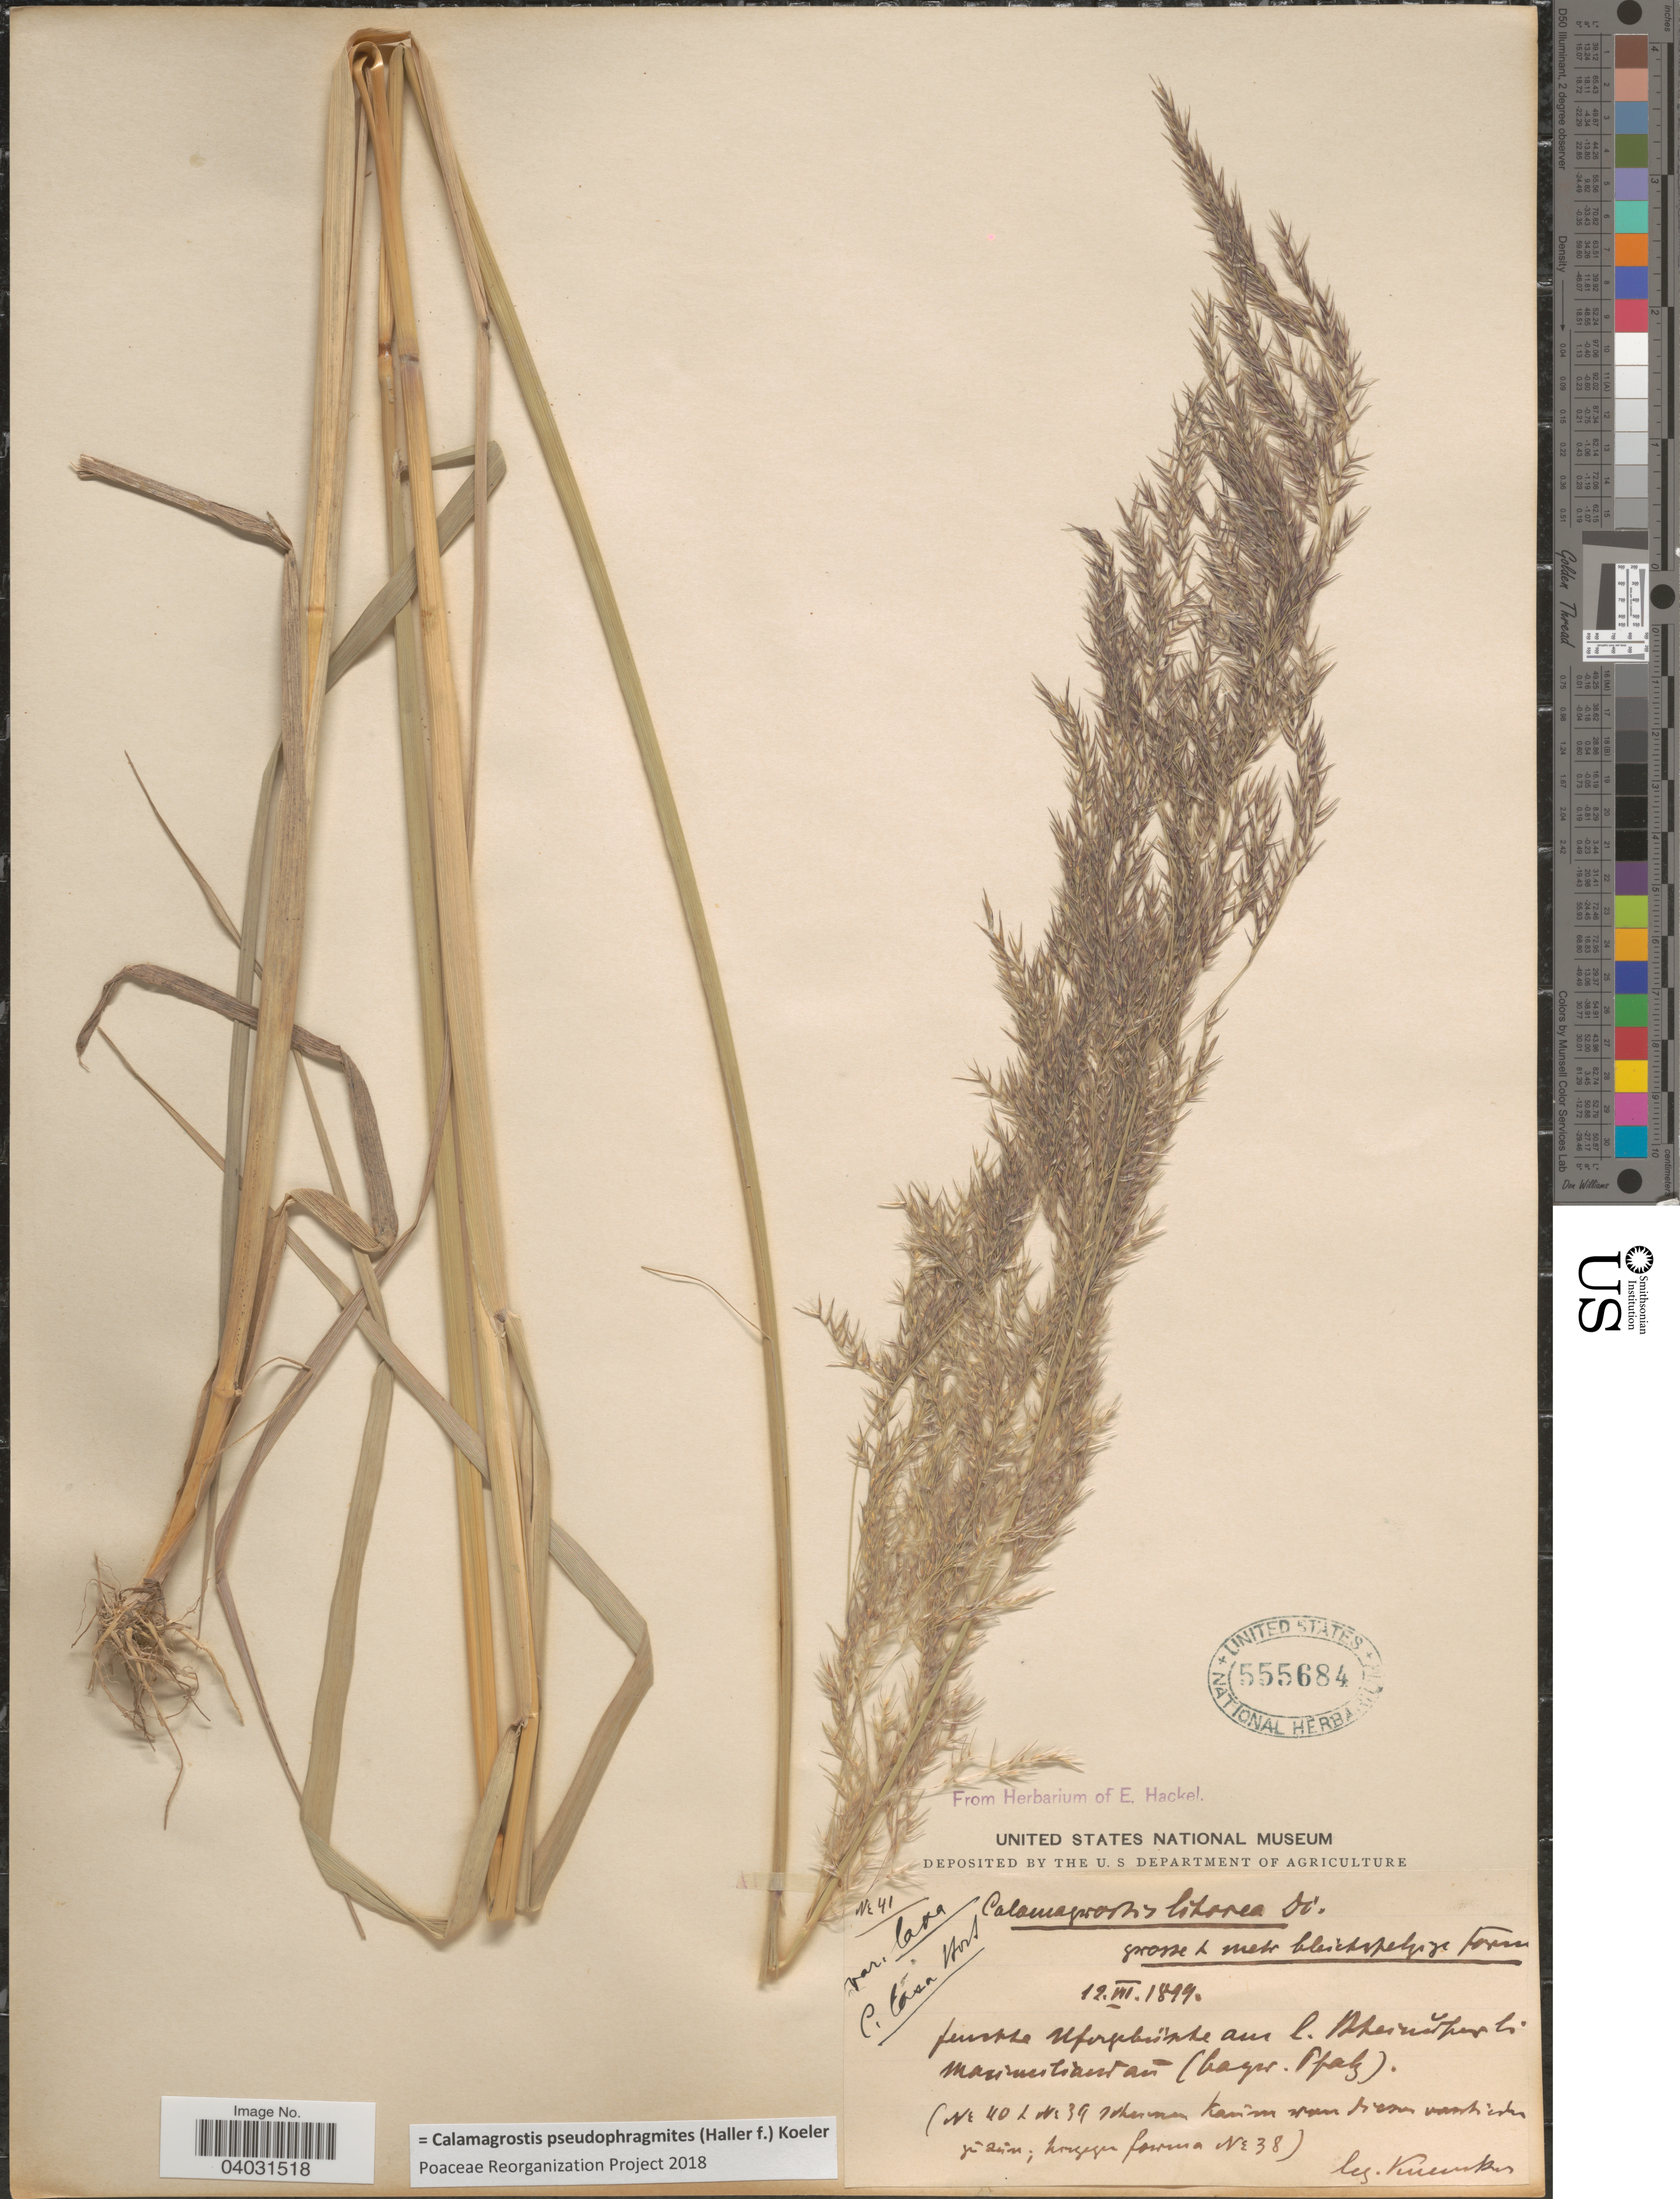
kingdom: Plantae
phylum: Tracheophyta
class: Liliopsida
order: Poales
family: Poaceae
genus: Calamagrostis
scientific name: Calamagrostis pseudophragmites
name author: (Haller f.) Koeler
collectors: Kneucker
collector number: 41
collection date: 1899-07-12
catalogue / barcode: US 555684